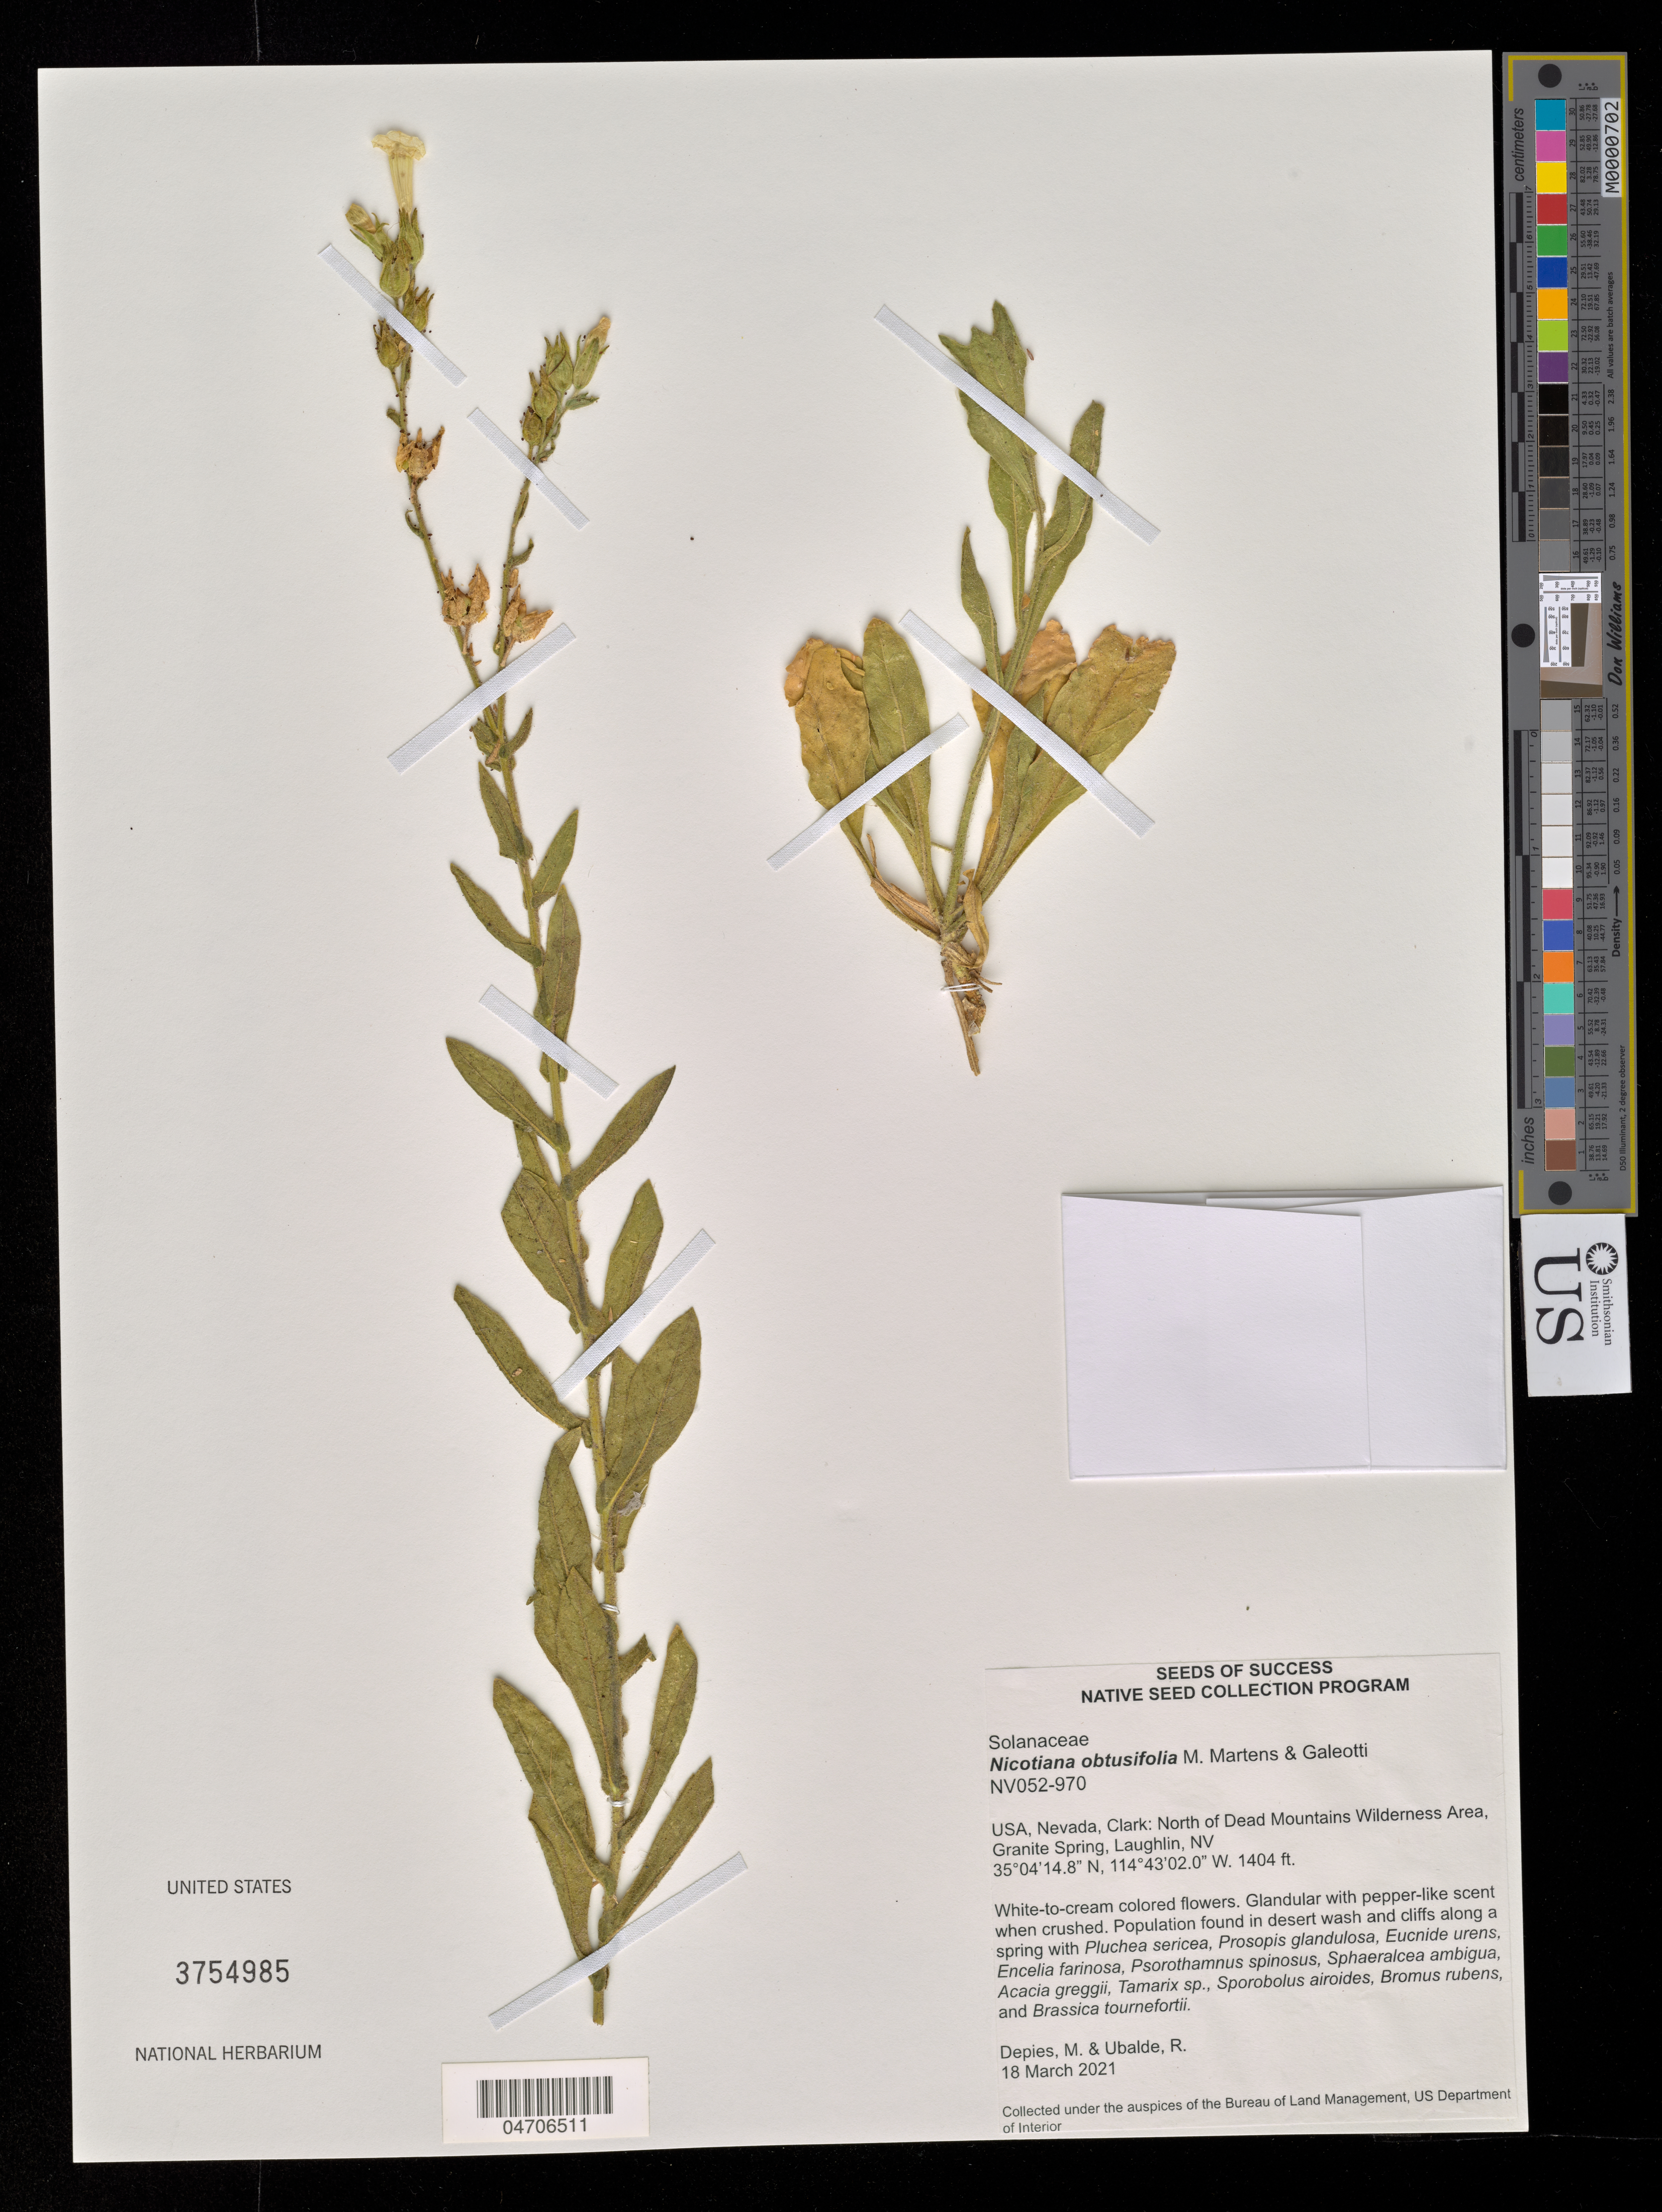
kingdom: Plantae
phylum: Tracheophyta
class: Magnoliopsida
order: Solanales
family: Solanaceae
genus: Nicotiana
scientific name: Nicotiana obtusifolia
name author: M. Martens & Galeotti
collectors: M. Depies & R. Ubalde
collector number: NV052-970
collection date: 2021-03-18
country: United States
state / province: Nevada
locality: Clark: North of Dead Mountains Wilderness Area, Granite Spring, Laughlin, NV.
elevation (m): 428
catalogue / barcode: US 3754985